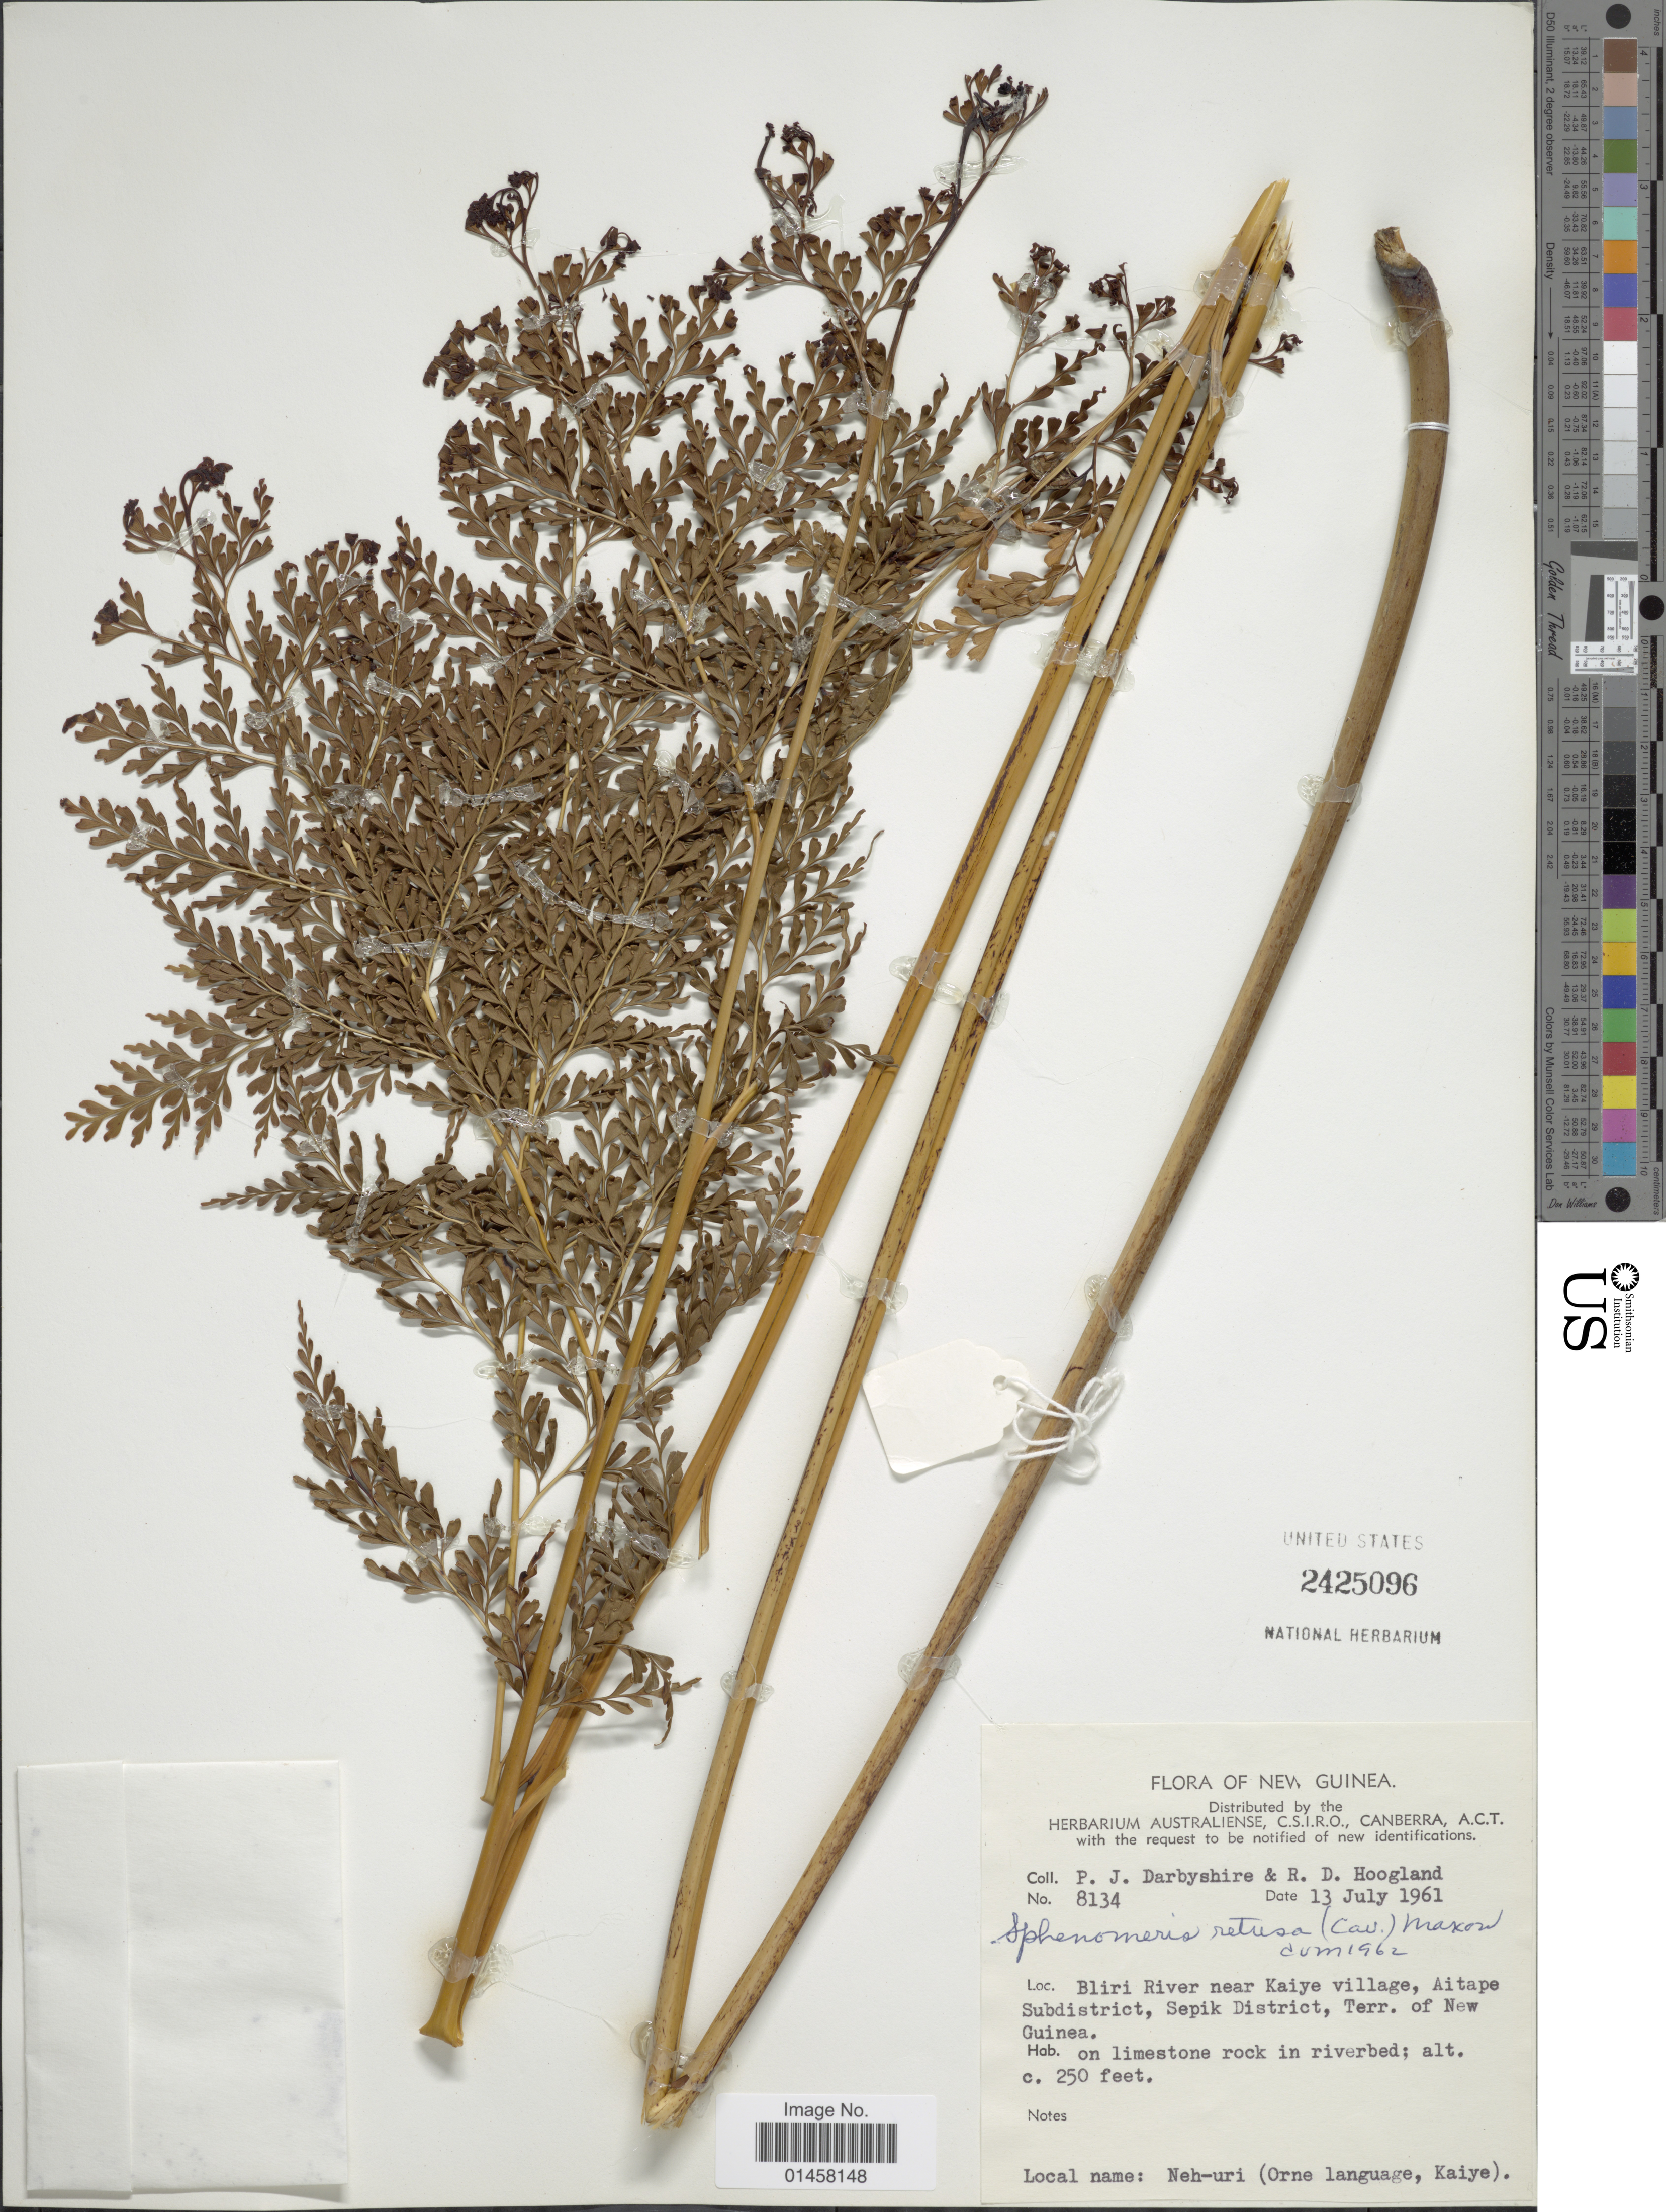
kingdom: Plantae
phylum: Tracheophyta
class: Polypodiopsida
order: Polypodiales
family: Lindsaeaceae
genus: Sphenomeris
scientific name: Sphenomeris retusa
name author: (Cav.) Maxim.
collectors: P. Darbyshire & R. D. Hoogland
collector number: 8134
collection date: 1961-07-13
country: Papua New Guinea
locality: Bliri River near Kaiye village, Aitape Subdistrict, Sepik District, Terr. of New Guinea.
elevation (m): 76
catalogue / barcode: US 2425096